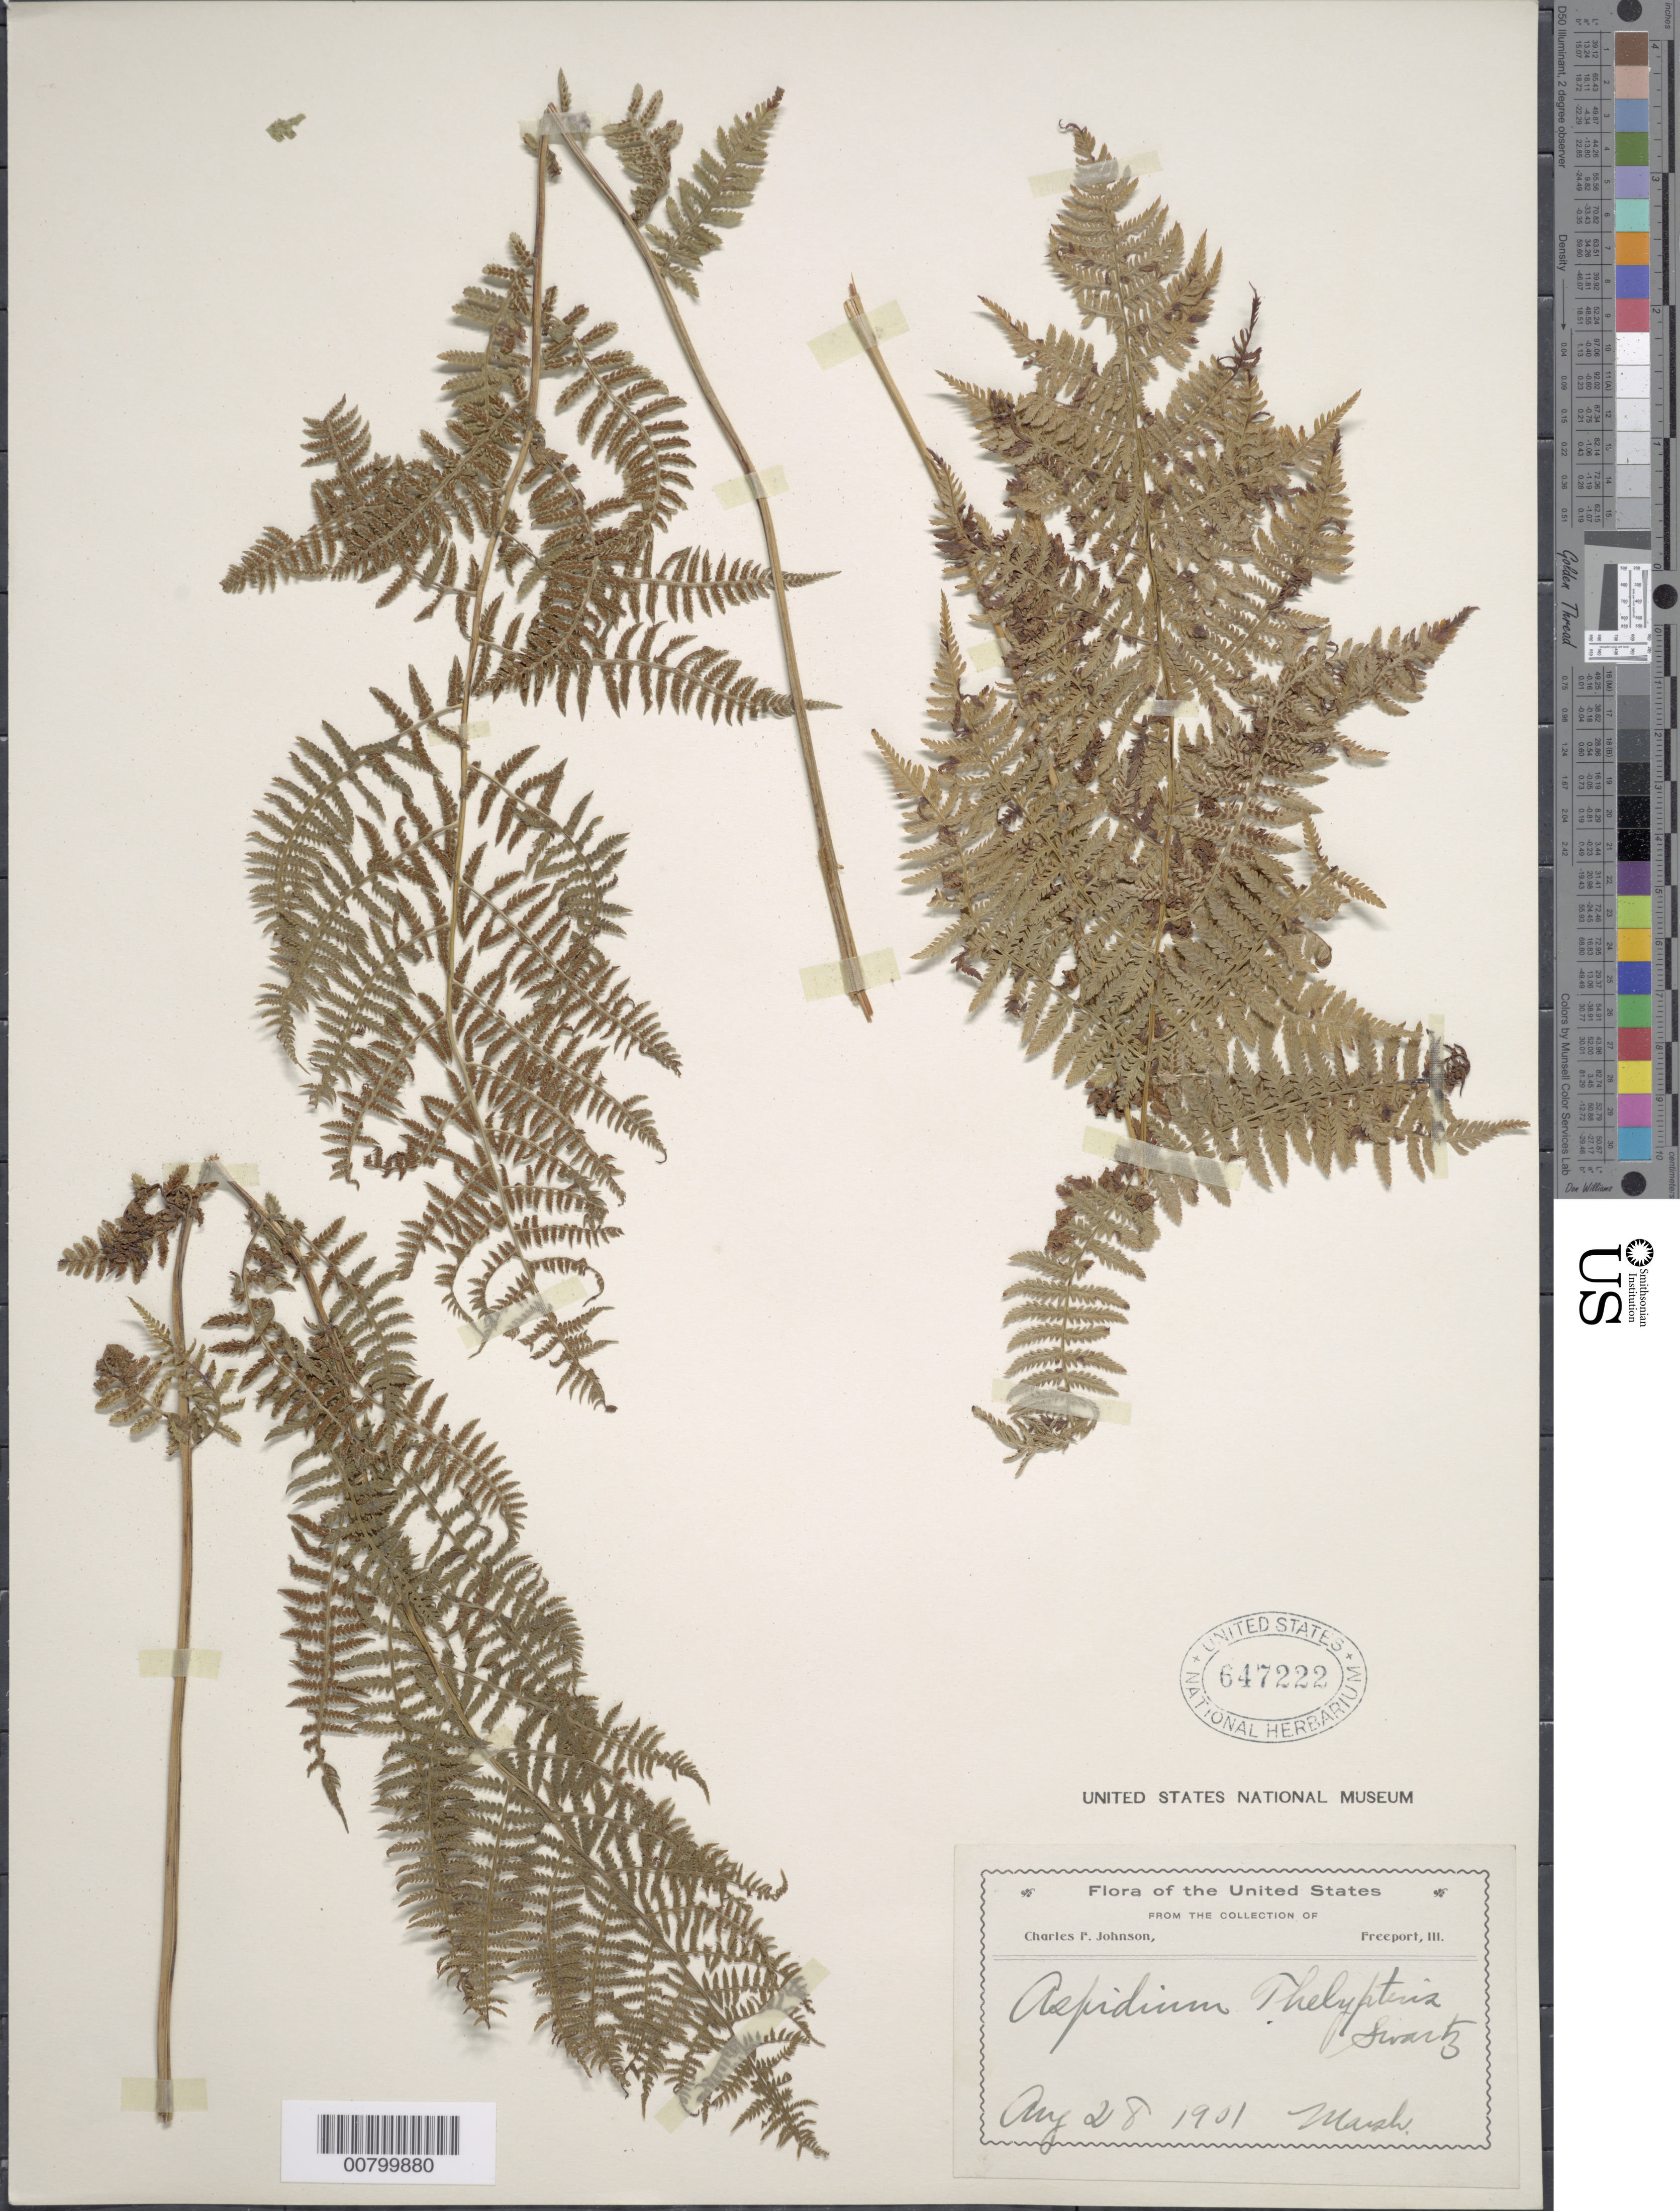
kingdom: Plantae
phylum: Tracheophyta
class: Polypodiopsida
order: Polypodiales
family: Athyriaceae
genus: Athyrium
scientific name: Athyrium filix-femina subsp. angustatum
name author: (Willd.) R.T. Clausen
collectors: C. Johnson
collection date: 1901-08-28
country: United States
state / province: Illinois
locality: Freeport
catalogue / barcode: US 647222